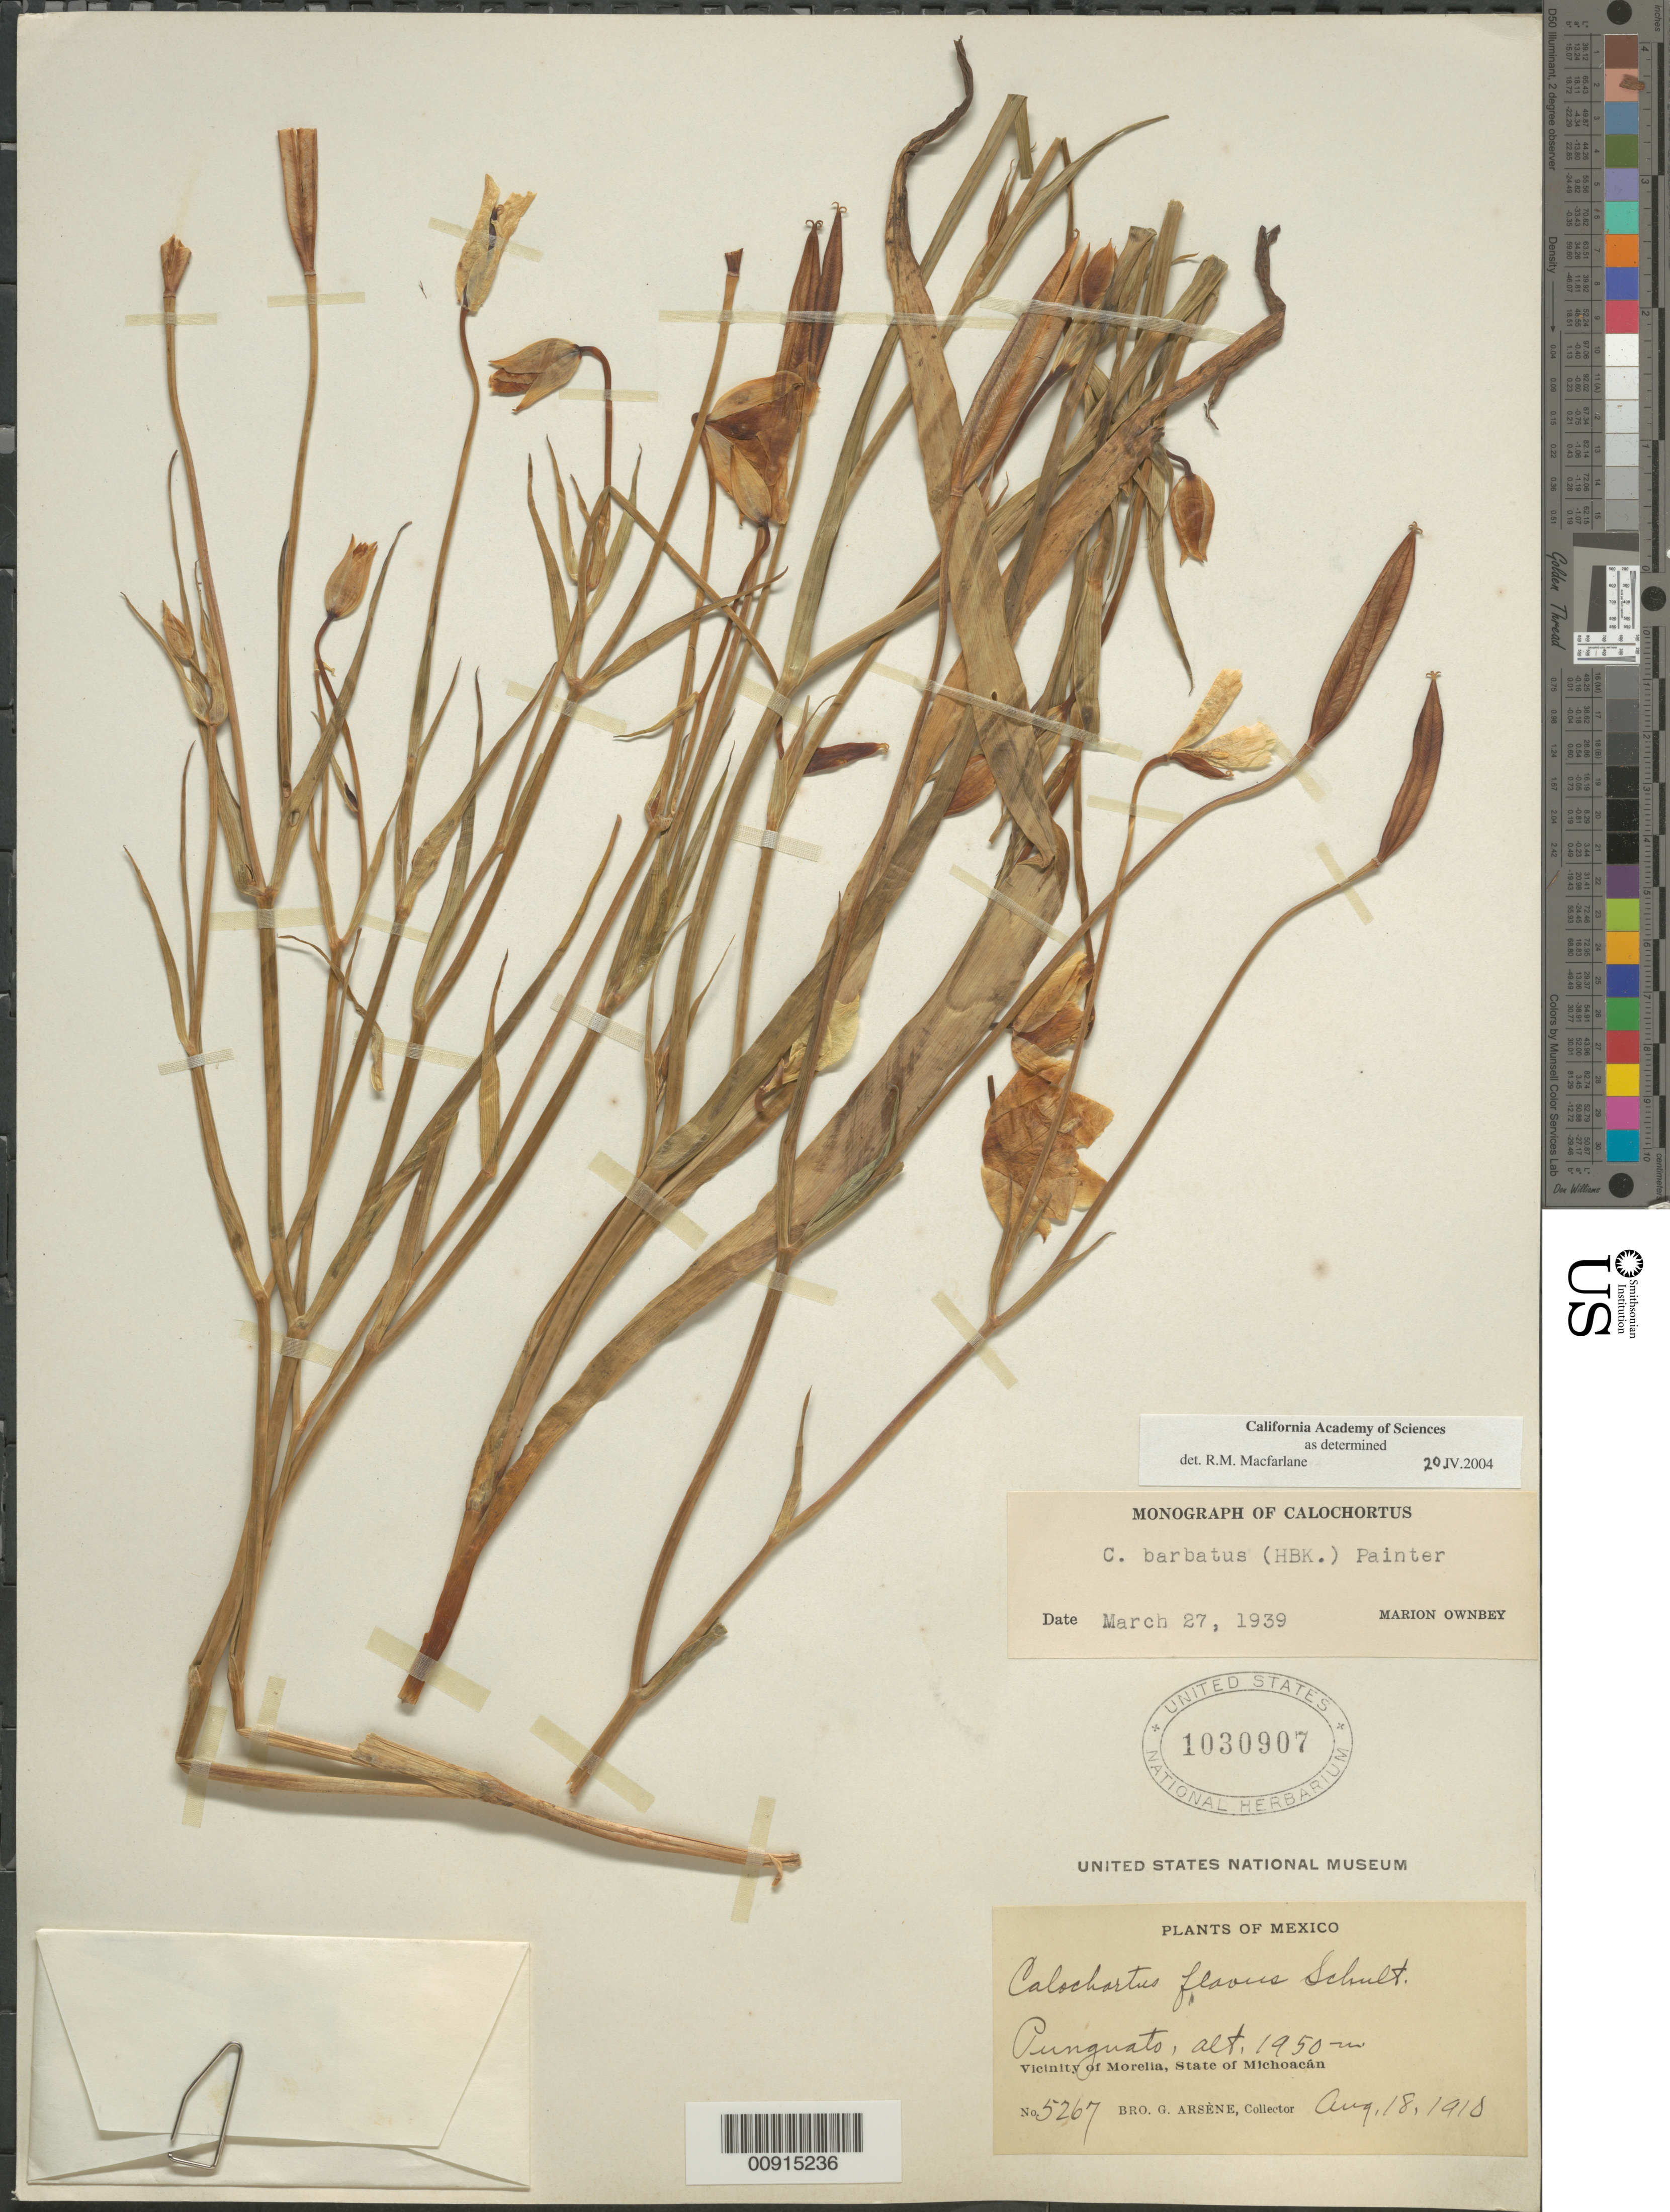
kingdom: Plantae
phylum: Tracheophyta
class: Liliopsida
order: Liliales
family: Liliaceae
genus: Calochortus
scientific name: Calochortus barbatus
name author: (Kunth) J.H. Painter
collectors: Bro. G. Arsène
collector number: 5267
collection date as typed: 18 Aug 1910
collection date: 1910-08-18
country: Mexico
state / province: Michoacán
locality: Punguato. Vicinity of Morelia, State of Michoacán.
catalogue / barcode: US 1030907